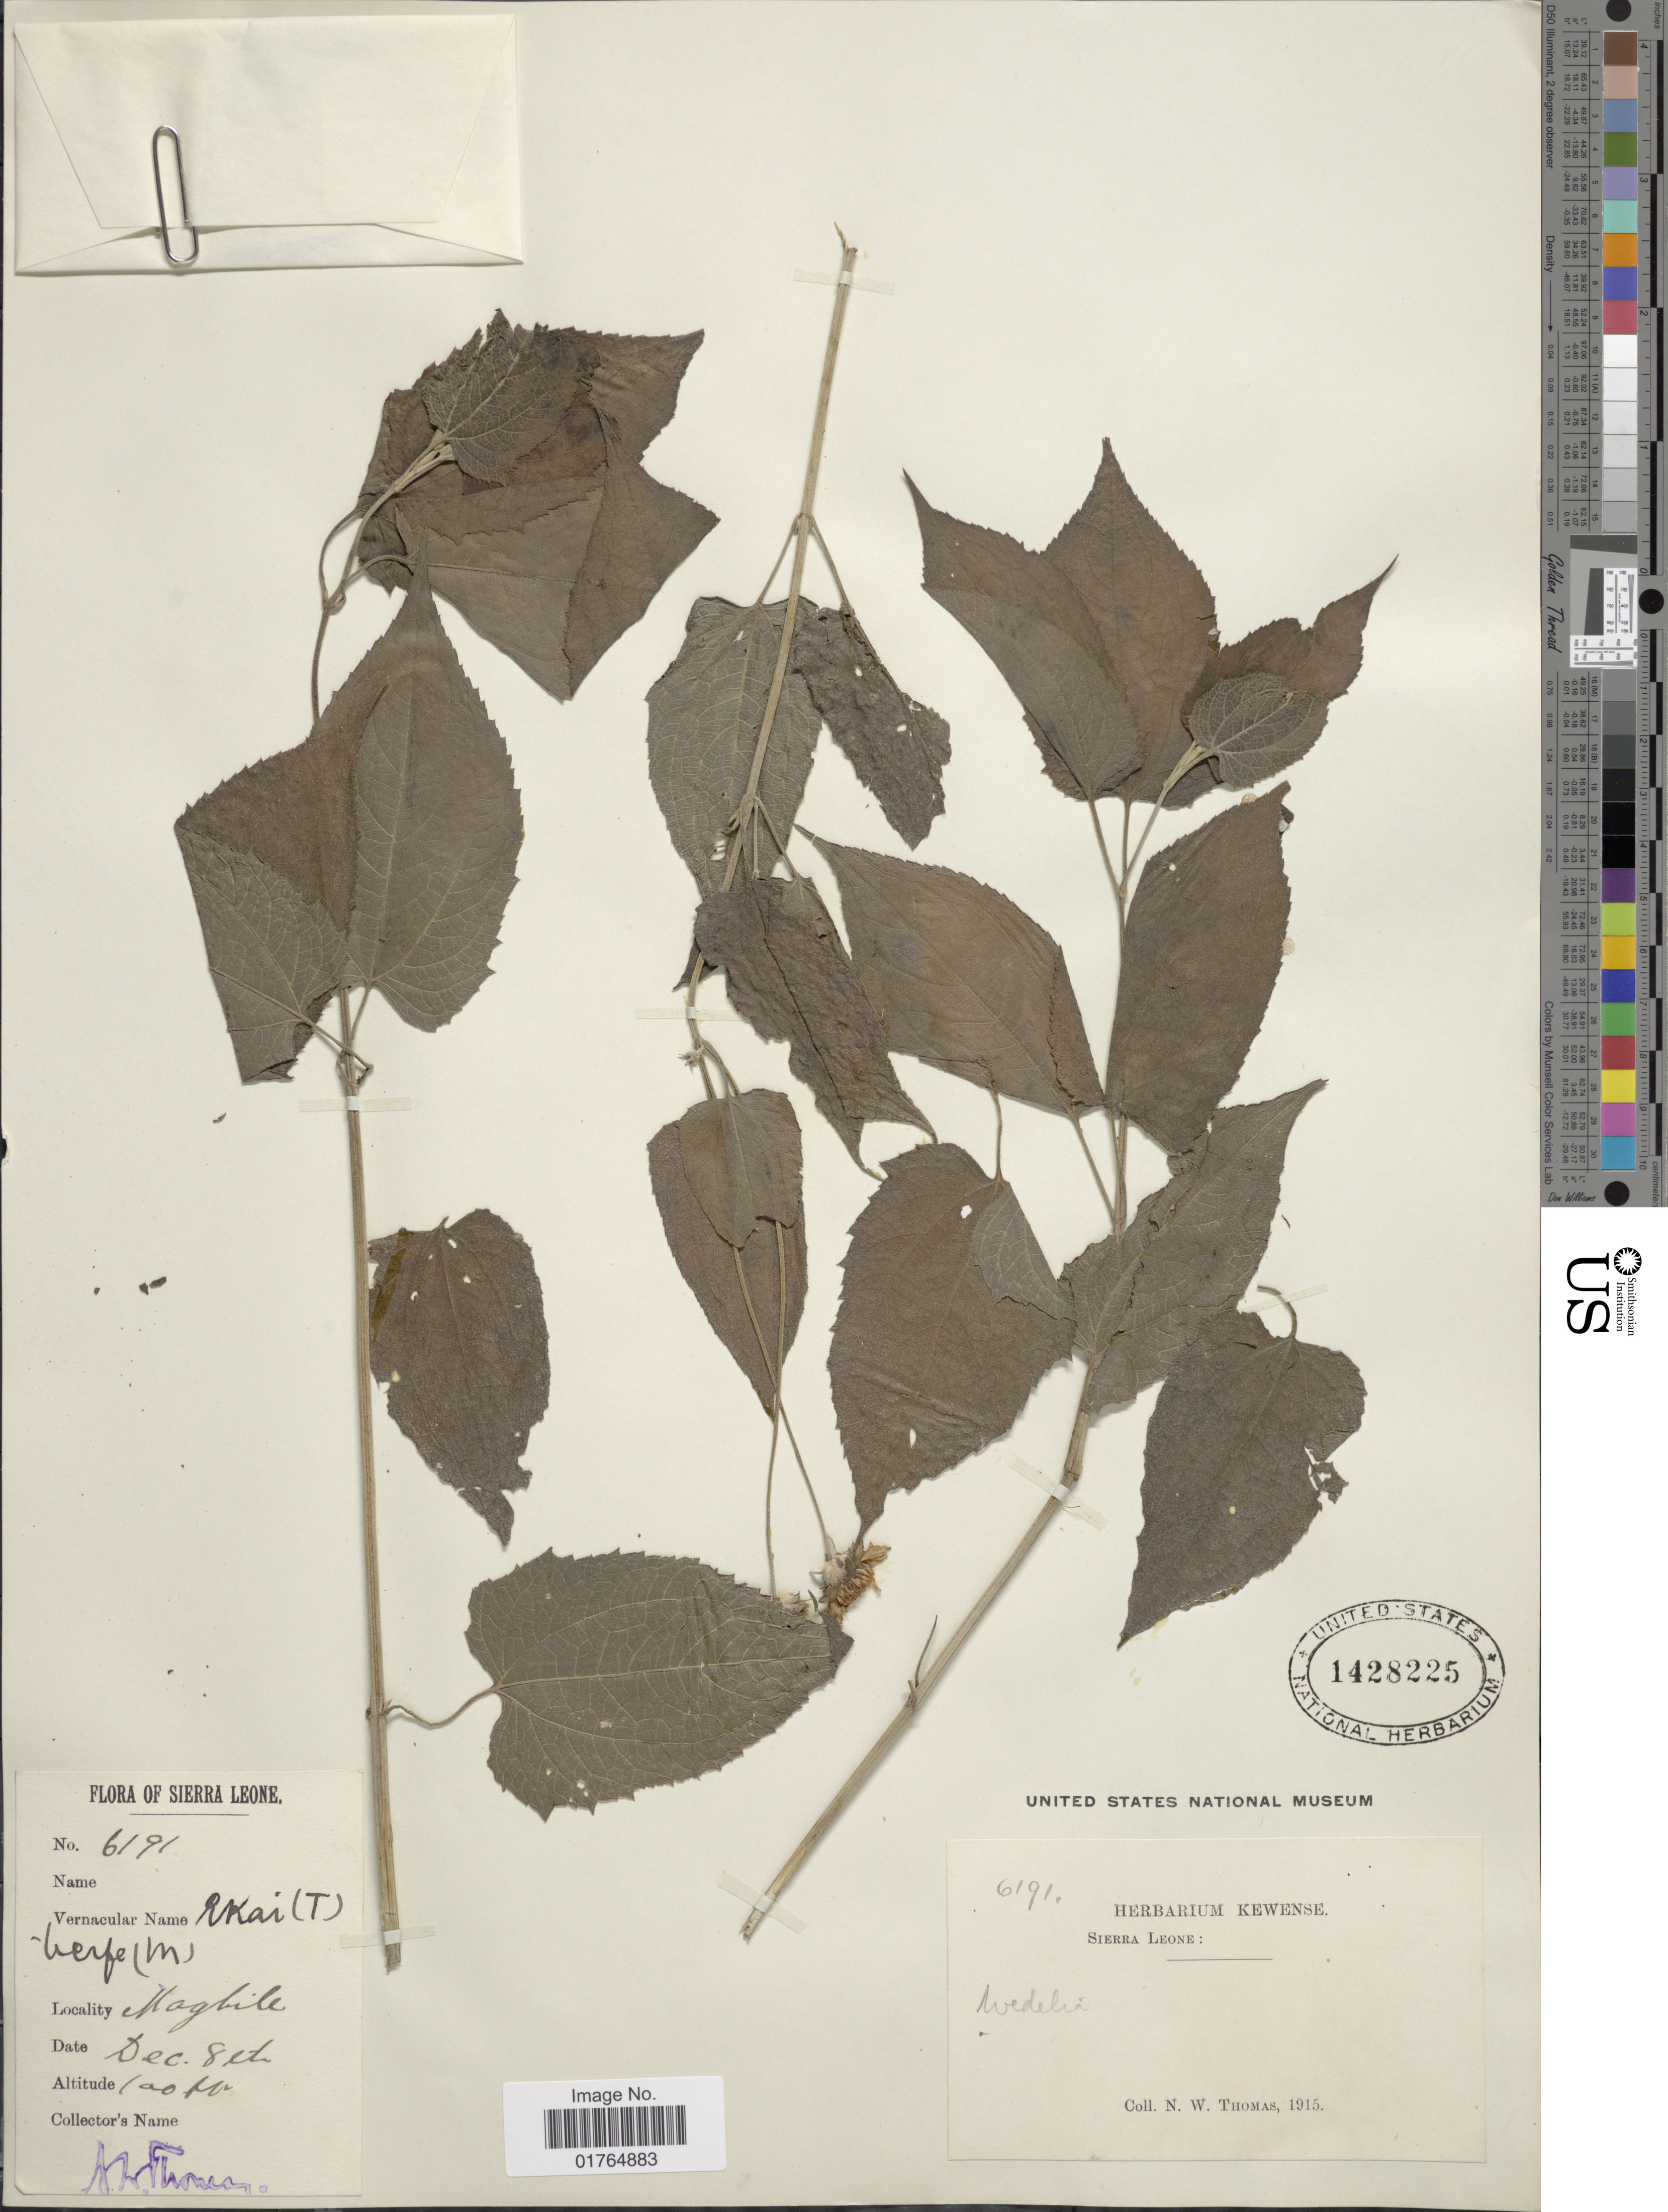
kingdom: Plantae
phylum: Tracheophyta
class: Magnoliopsida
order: Asterales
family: Asteraceae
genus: Wedelia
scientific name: Wedelia sp.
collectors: N. Thomas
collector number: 6191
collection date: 1915-12-08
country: Sierra Leone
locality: Magbile.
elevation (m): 30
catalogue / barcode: US 1428225